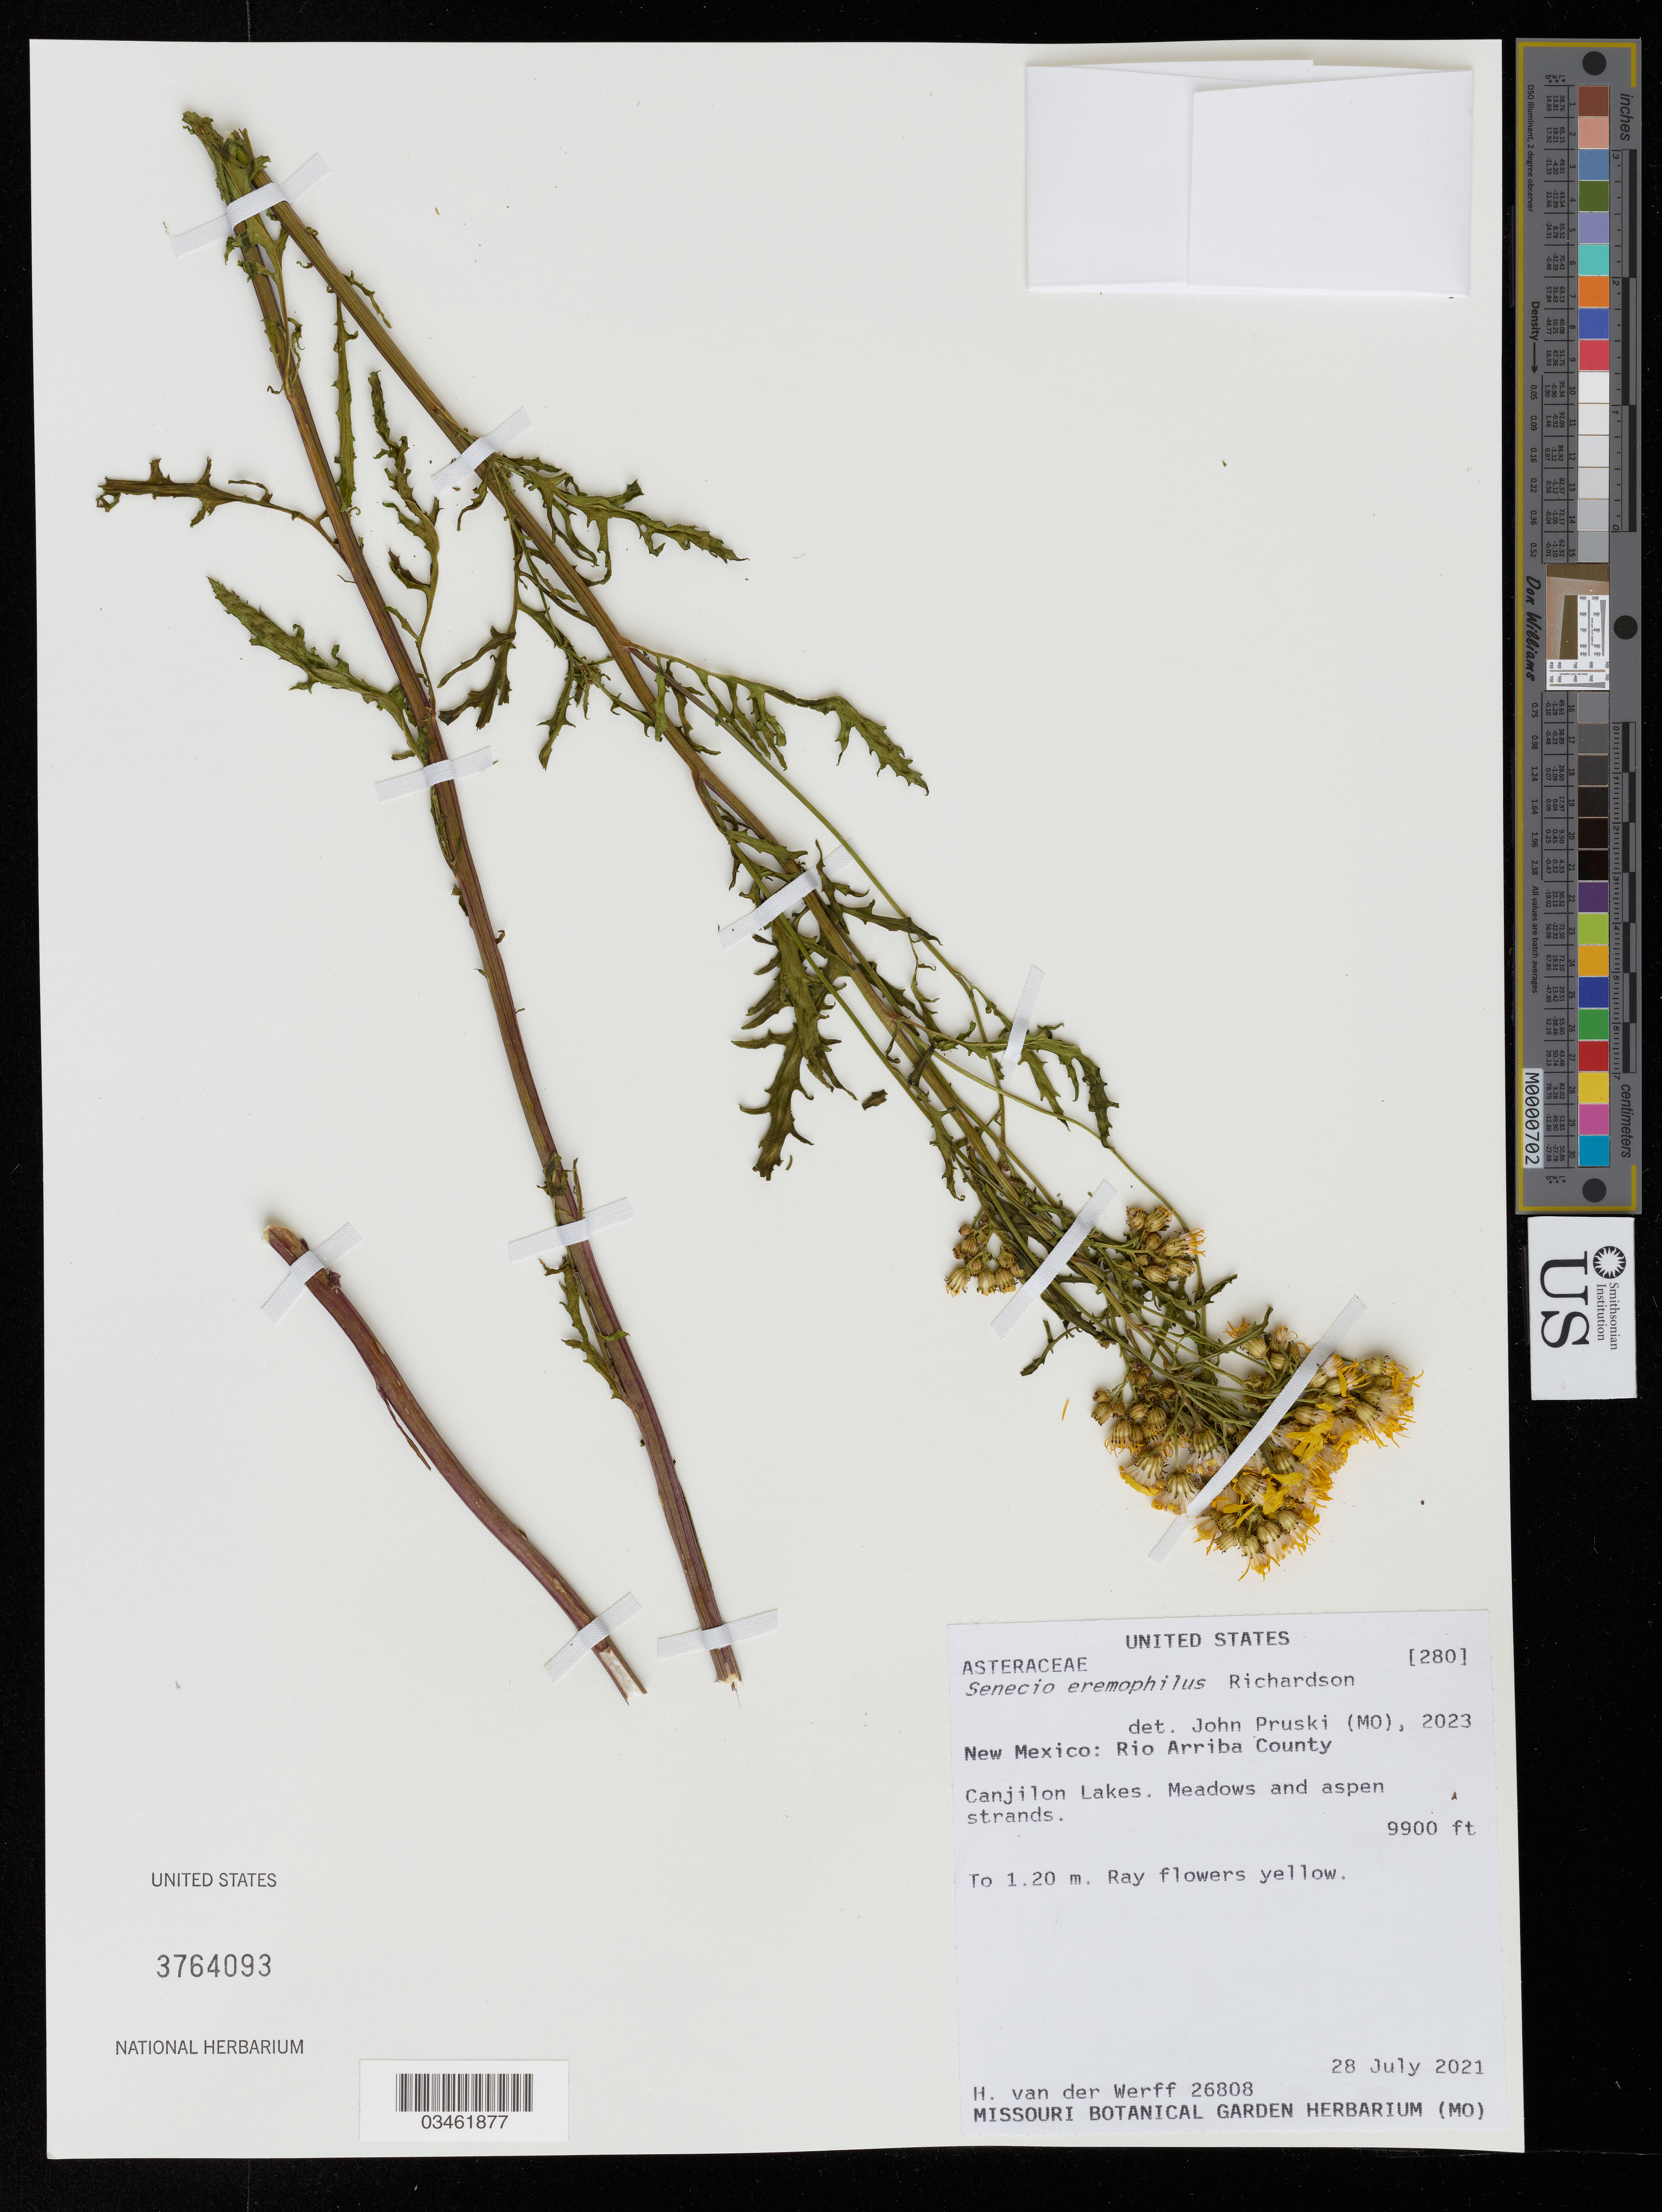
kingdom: Plantae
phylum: Tracheophyta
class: Magnoliopsida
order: Asterales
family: Asteraceae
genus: Senecio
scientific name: Senecio eremophilus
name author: Richardson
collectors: H. van der Werff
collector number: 26808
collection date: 2021-07-28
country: United States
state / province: New Mexico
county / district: Rio Arriba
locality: Rio Arriba County. Canjilon Lakes. Meadows and aspen strands.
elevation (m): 3018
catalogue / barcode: US 3764093